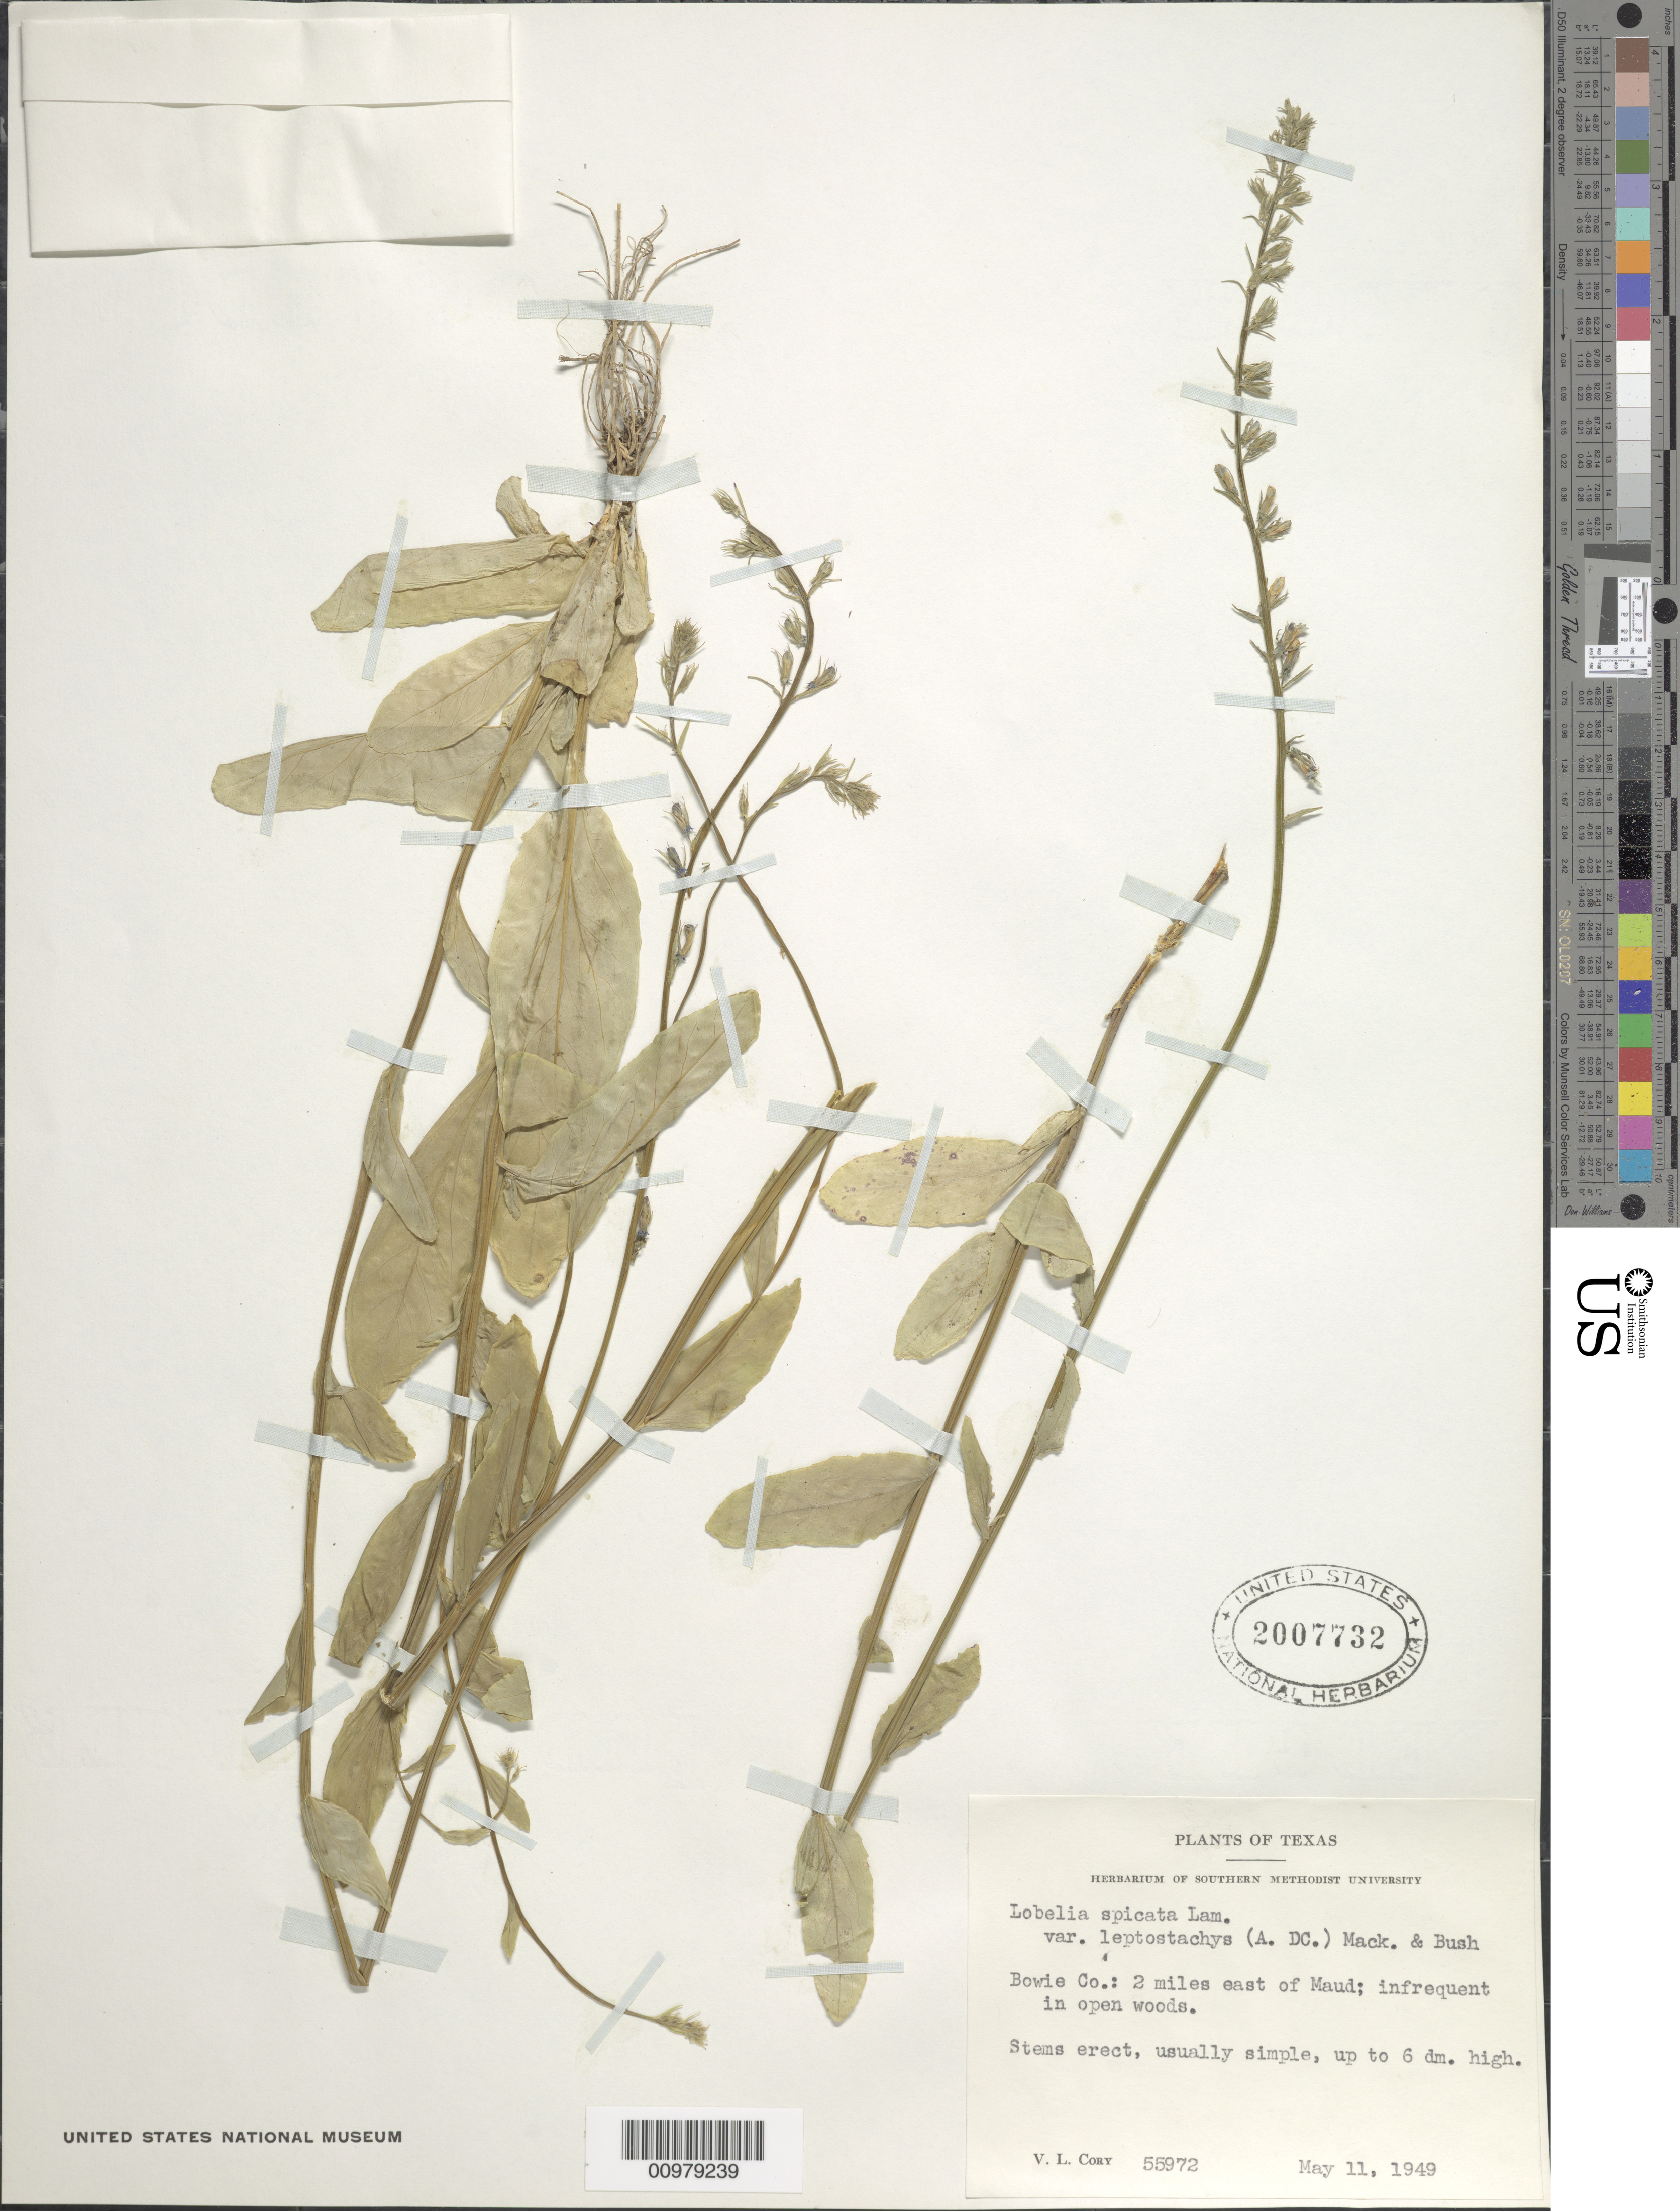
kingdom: Plantae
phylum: Tracheophyta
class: Magnoliopsida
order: Asterales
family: Campanulaceae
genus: Lobelia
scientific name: Lobelia spicata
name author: Lam.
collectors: V. Cory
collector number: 55972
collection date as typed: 11 May 1949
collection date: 1949-05-11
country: United States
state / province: Texas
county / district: Bowie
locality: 2 miles east of Maud.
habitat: infrequent in open woods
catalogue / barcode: US 2007732